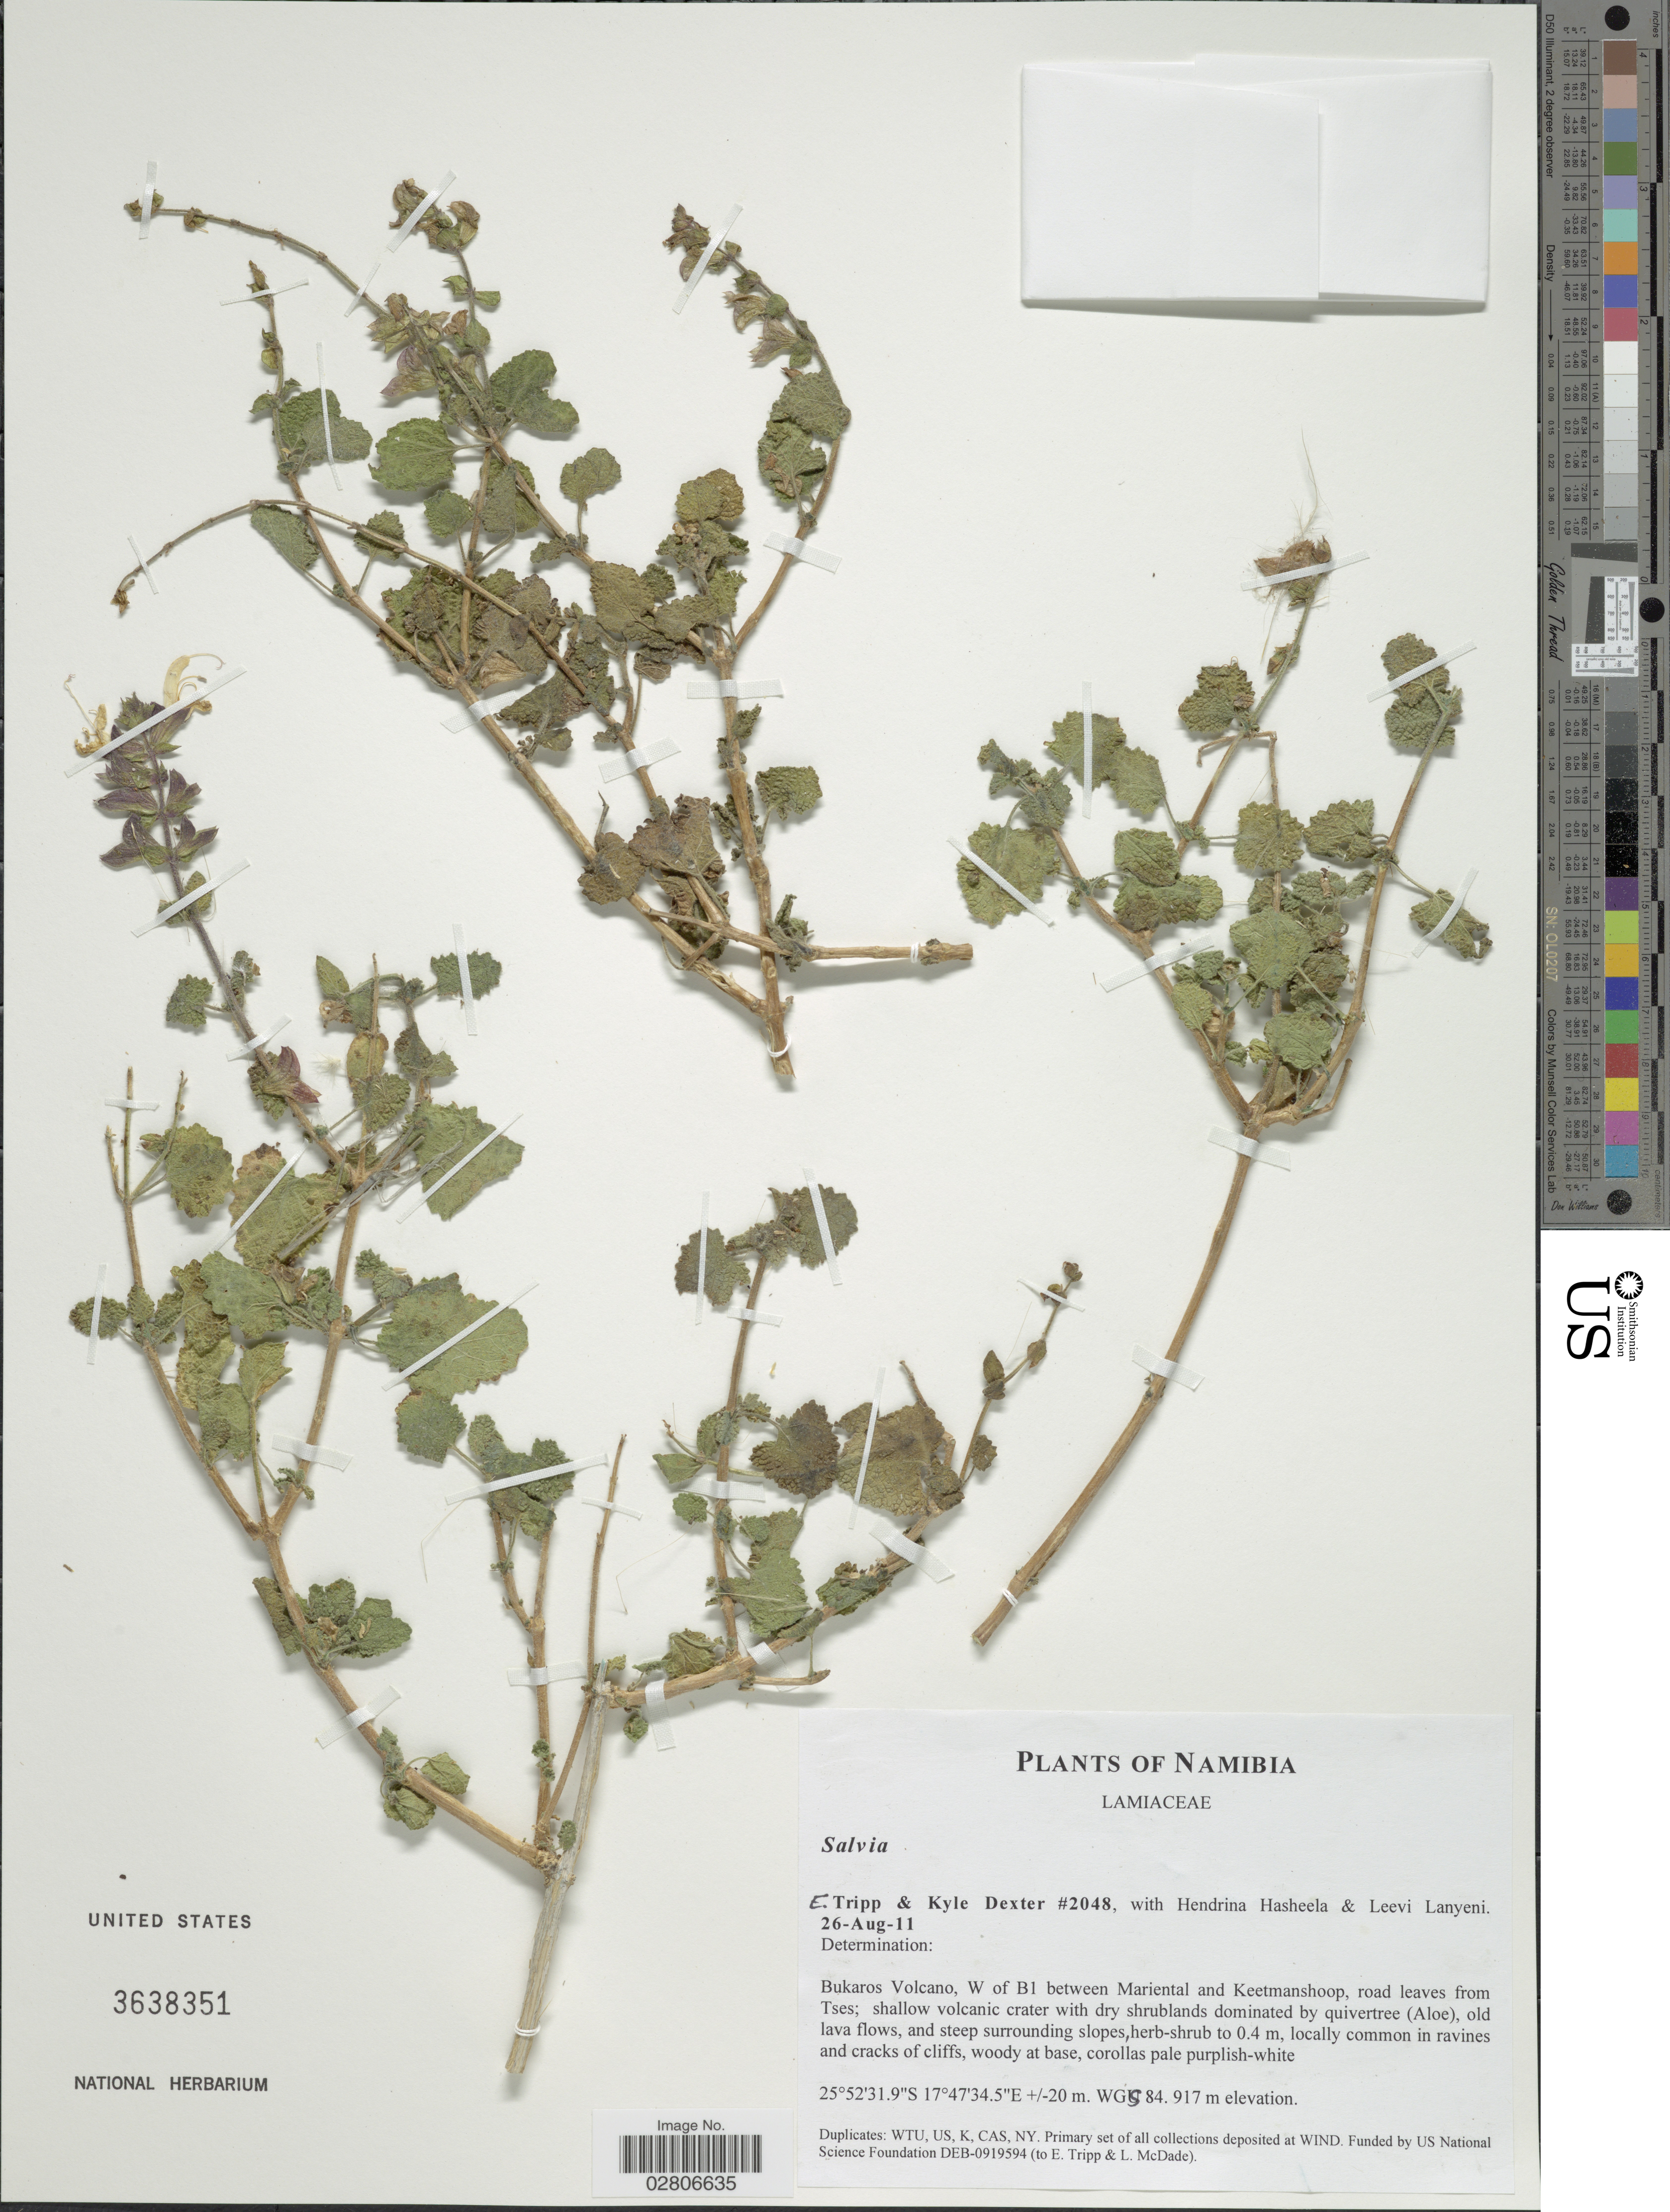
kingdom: Plantae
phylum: Tracheophyta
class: Magnoliopsida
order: Lamiales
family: Lamiaceae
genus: Salvia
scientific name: Salvia sp.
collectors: E. Tripp, K. Dexter, H. Hasheela & L. Lanyeni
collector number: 2048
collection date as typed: Transcribed d/m/y: 26/8/11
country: Namibia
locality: Bukaros Volcano, W of B1 between Mariental and Keetmanshoop, road leaves from Tses.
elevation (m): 917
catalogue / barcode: US 3638351